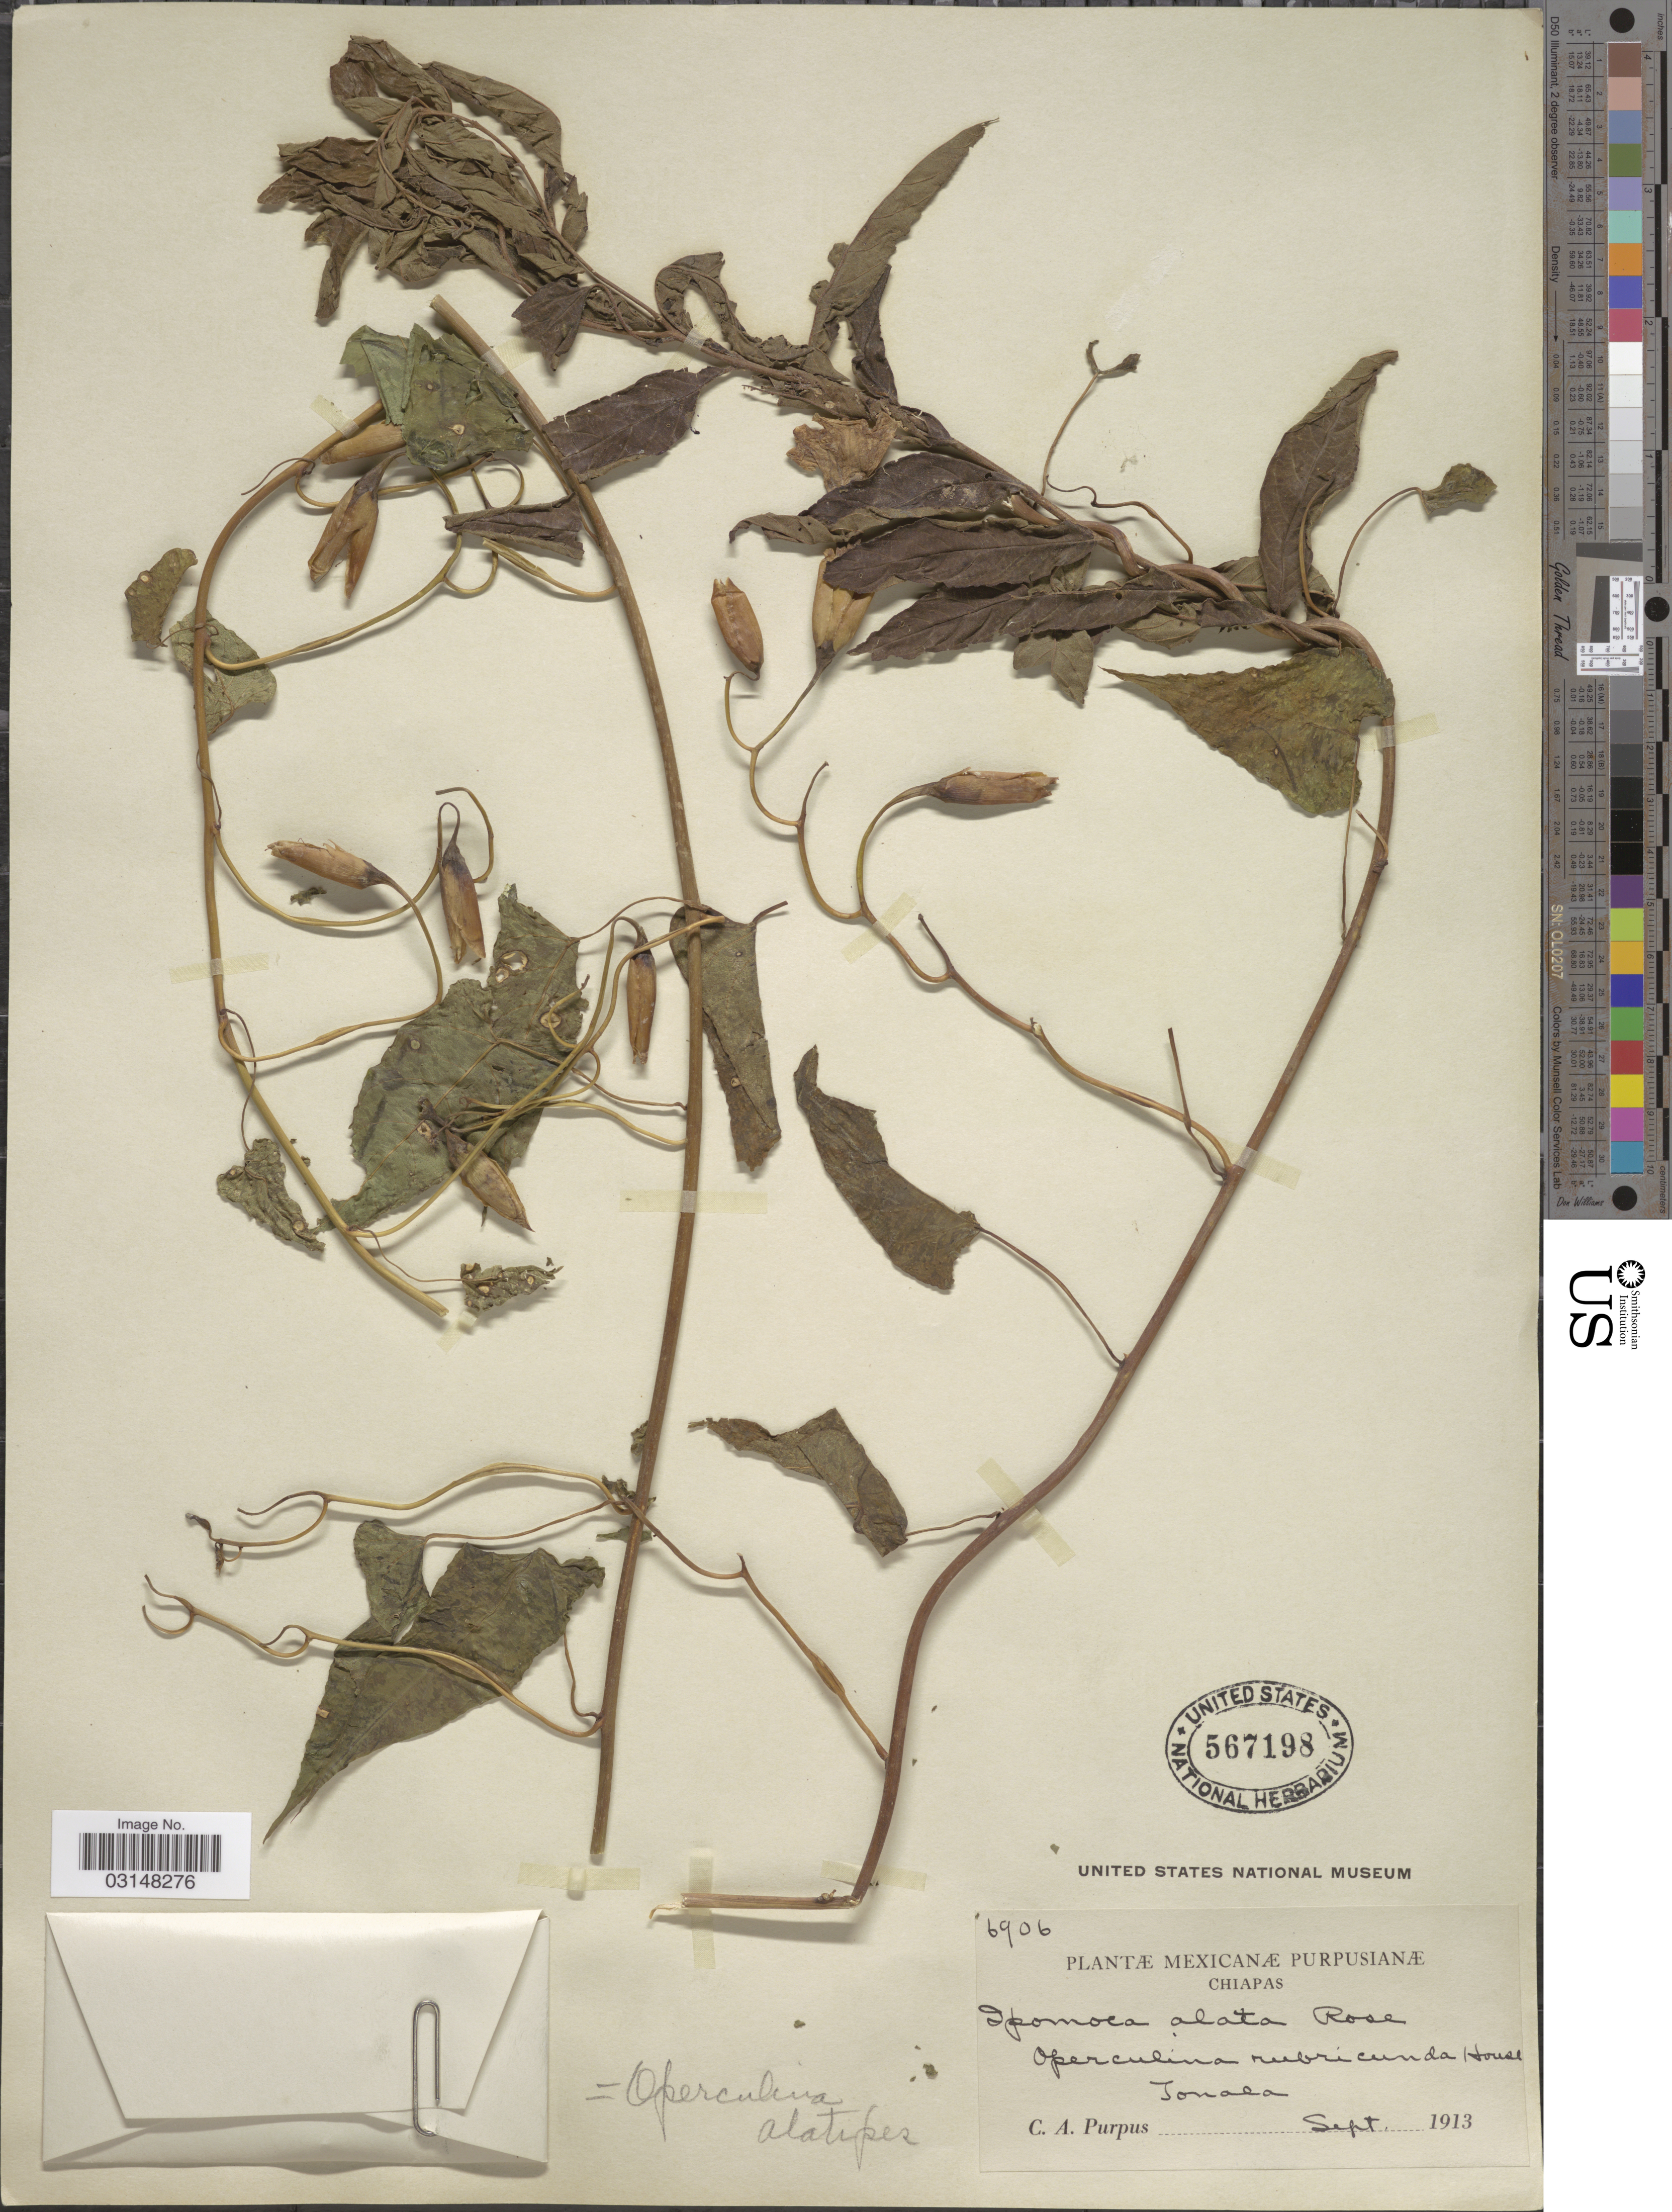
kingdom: Plantae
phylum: Tracheophyta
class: Magnoliopsida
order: Solanales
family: Convolvulaceae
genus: Operculina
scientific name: Operculina pteripes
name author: (G. Don) O'Donell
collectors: C. A. Purpus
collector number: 6906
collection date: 1913-09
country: Mexico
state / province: Chiapas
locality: Tonala.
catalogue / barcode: US 567198